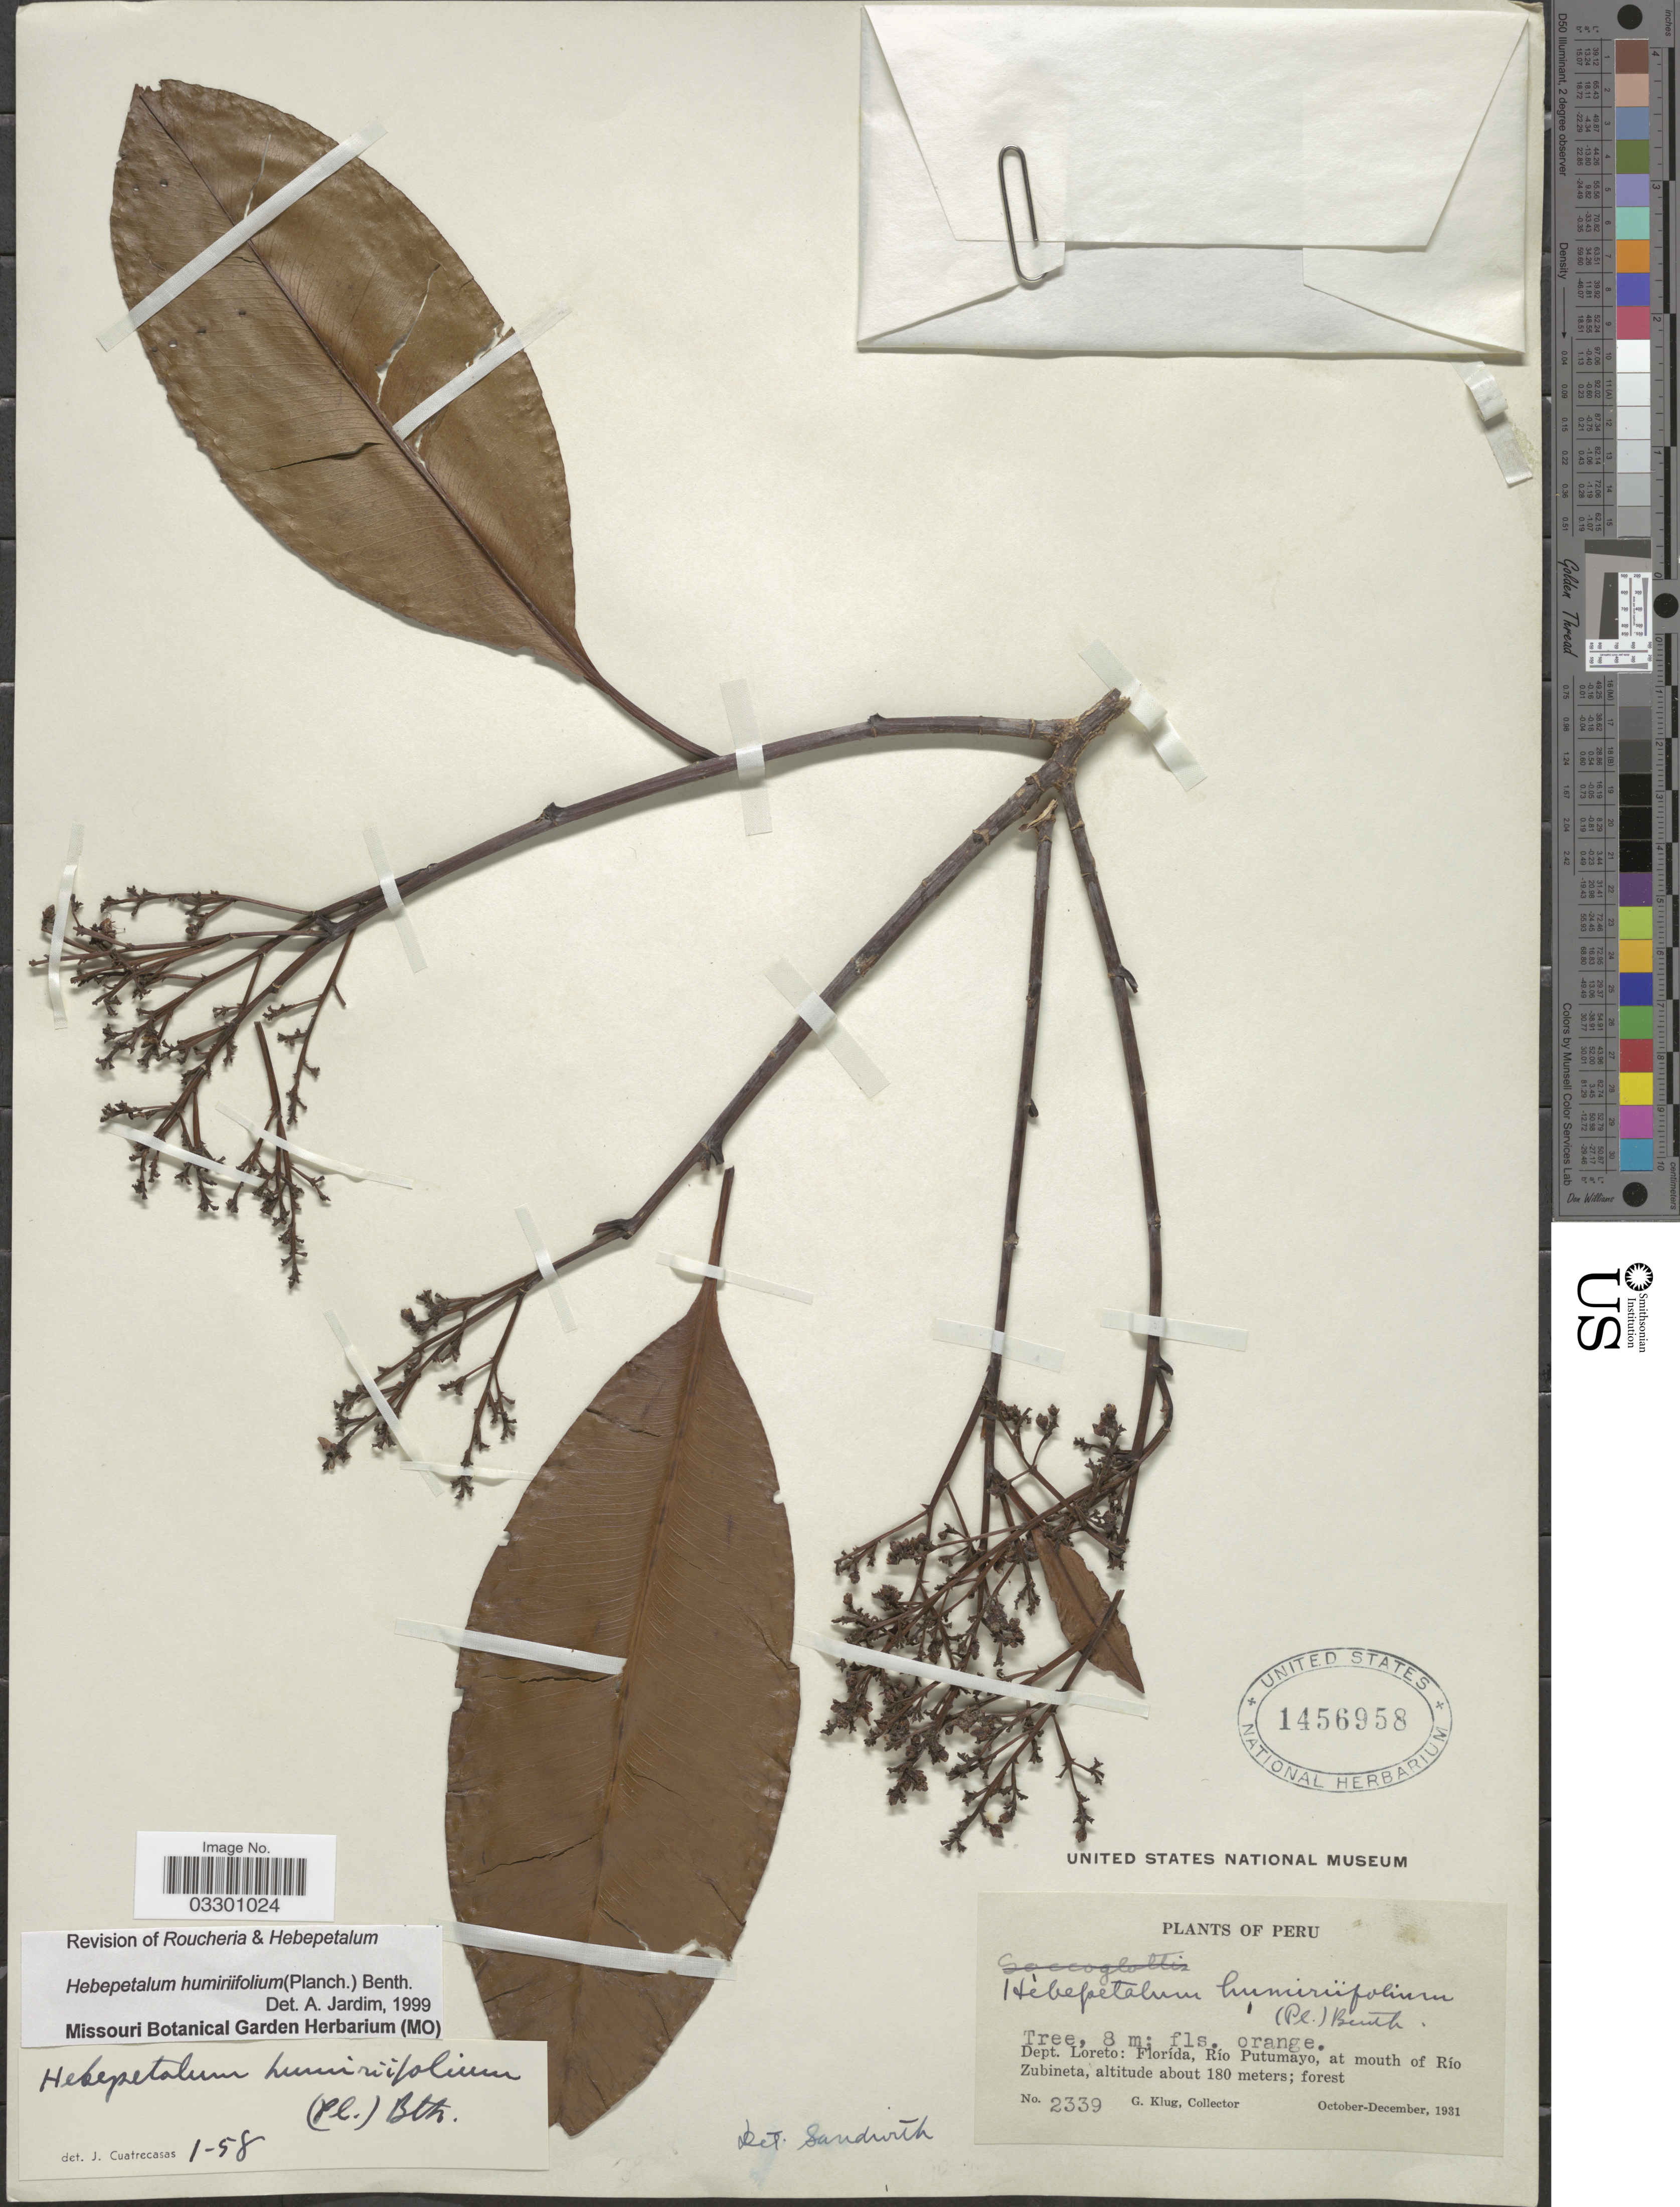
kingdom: Plantae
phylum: Tracheophyta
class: Magnoliopsida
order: Malpighiales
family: Linaceae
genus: Hebepetalum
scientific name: Hebepetalum humiriifolium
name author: (Planch.) Benth.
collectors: G. Klug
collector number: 2339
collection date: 1931-10/1931-12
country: Peru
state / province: Loreto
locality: Dept. Loreto: Florída, Río Putumayo, at mouth of Río Zubineta.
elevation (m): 180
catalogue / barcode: US 1456958